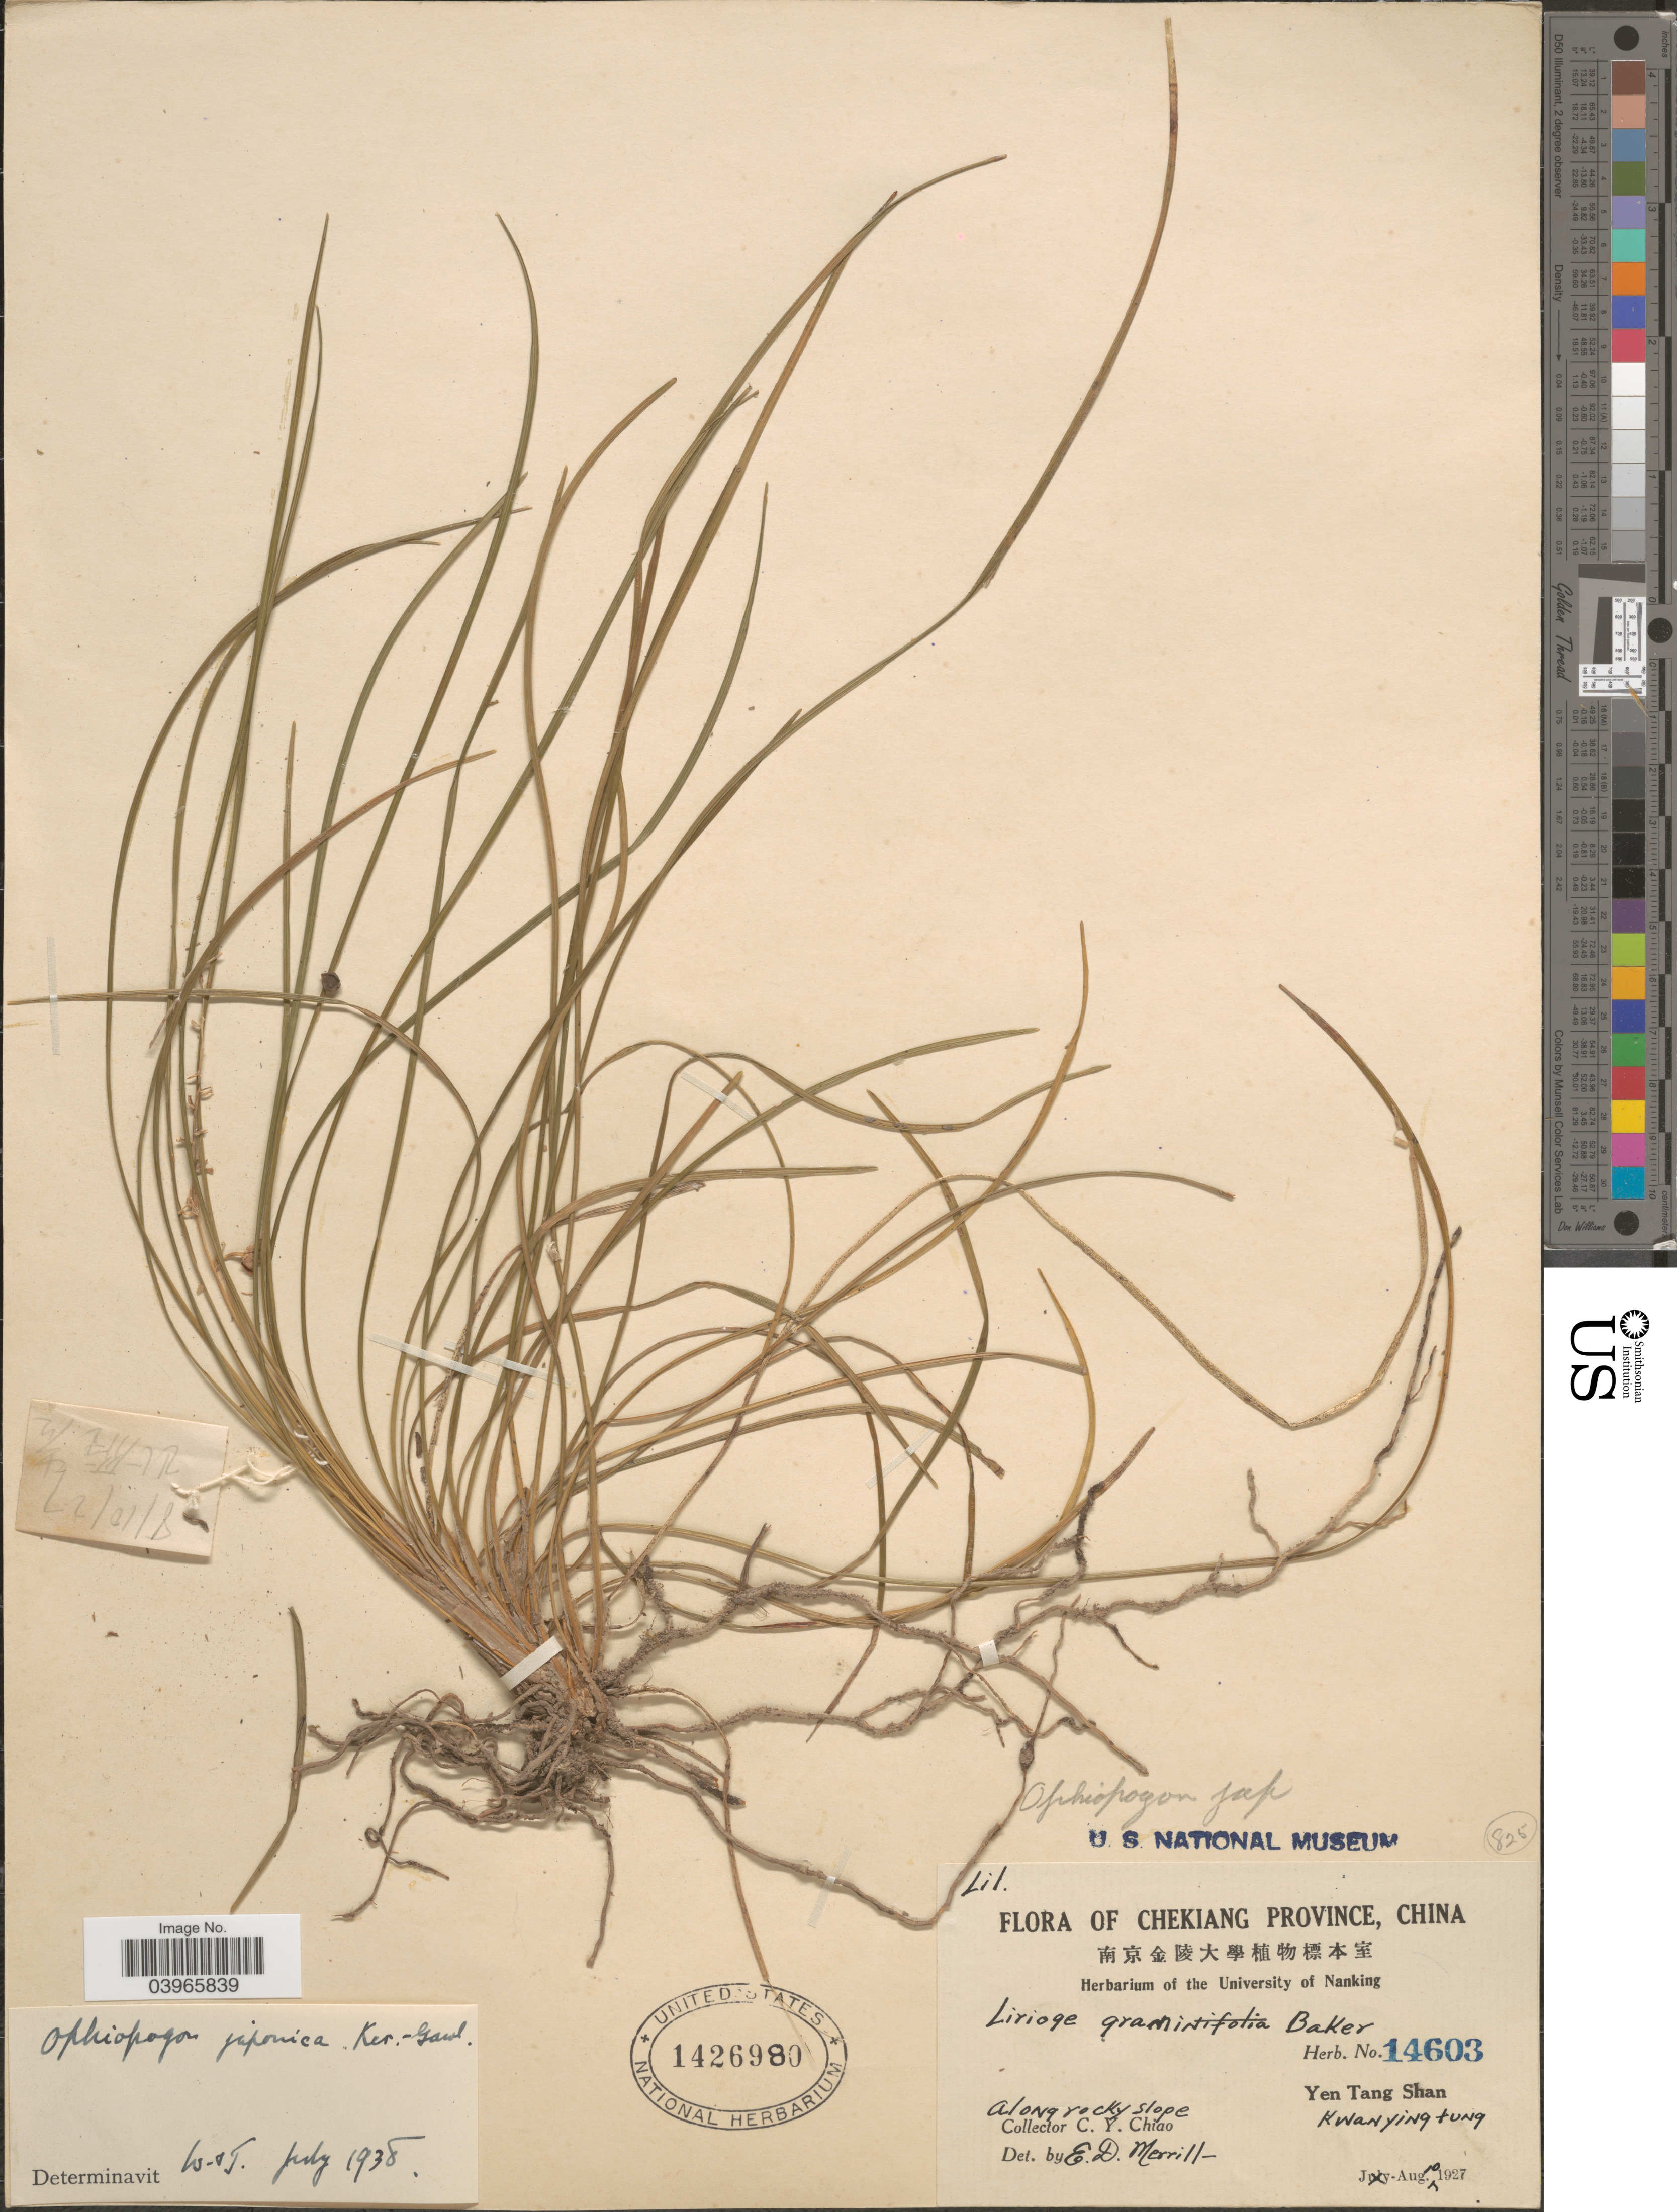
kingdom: Plantae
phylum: Tracheophyta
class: Liliopsida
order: Asparagales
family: Asparagaceae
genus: Ophiopogon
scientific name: Ophiopogon japonicus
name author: (L. f.) Ker Gawl.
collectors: C. Y. Chiao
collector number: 14603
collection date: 1927-08-10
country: China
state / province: Zhejiang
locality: Chekiang Province. Yen Tang Shan. Kwan ying tung.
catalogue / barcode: US 1426980